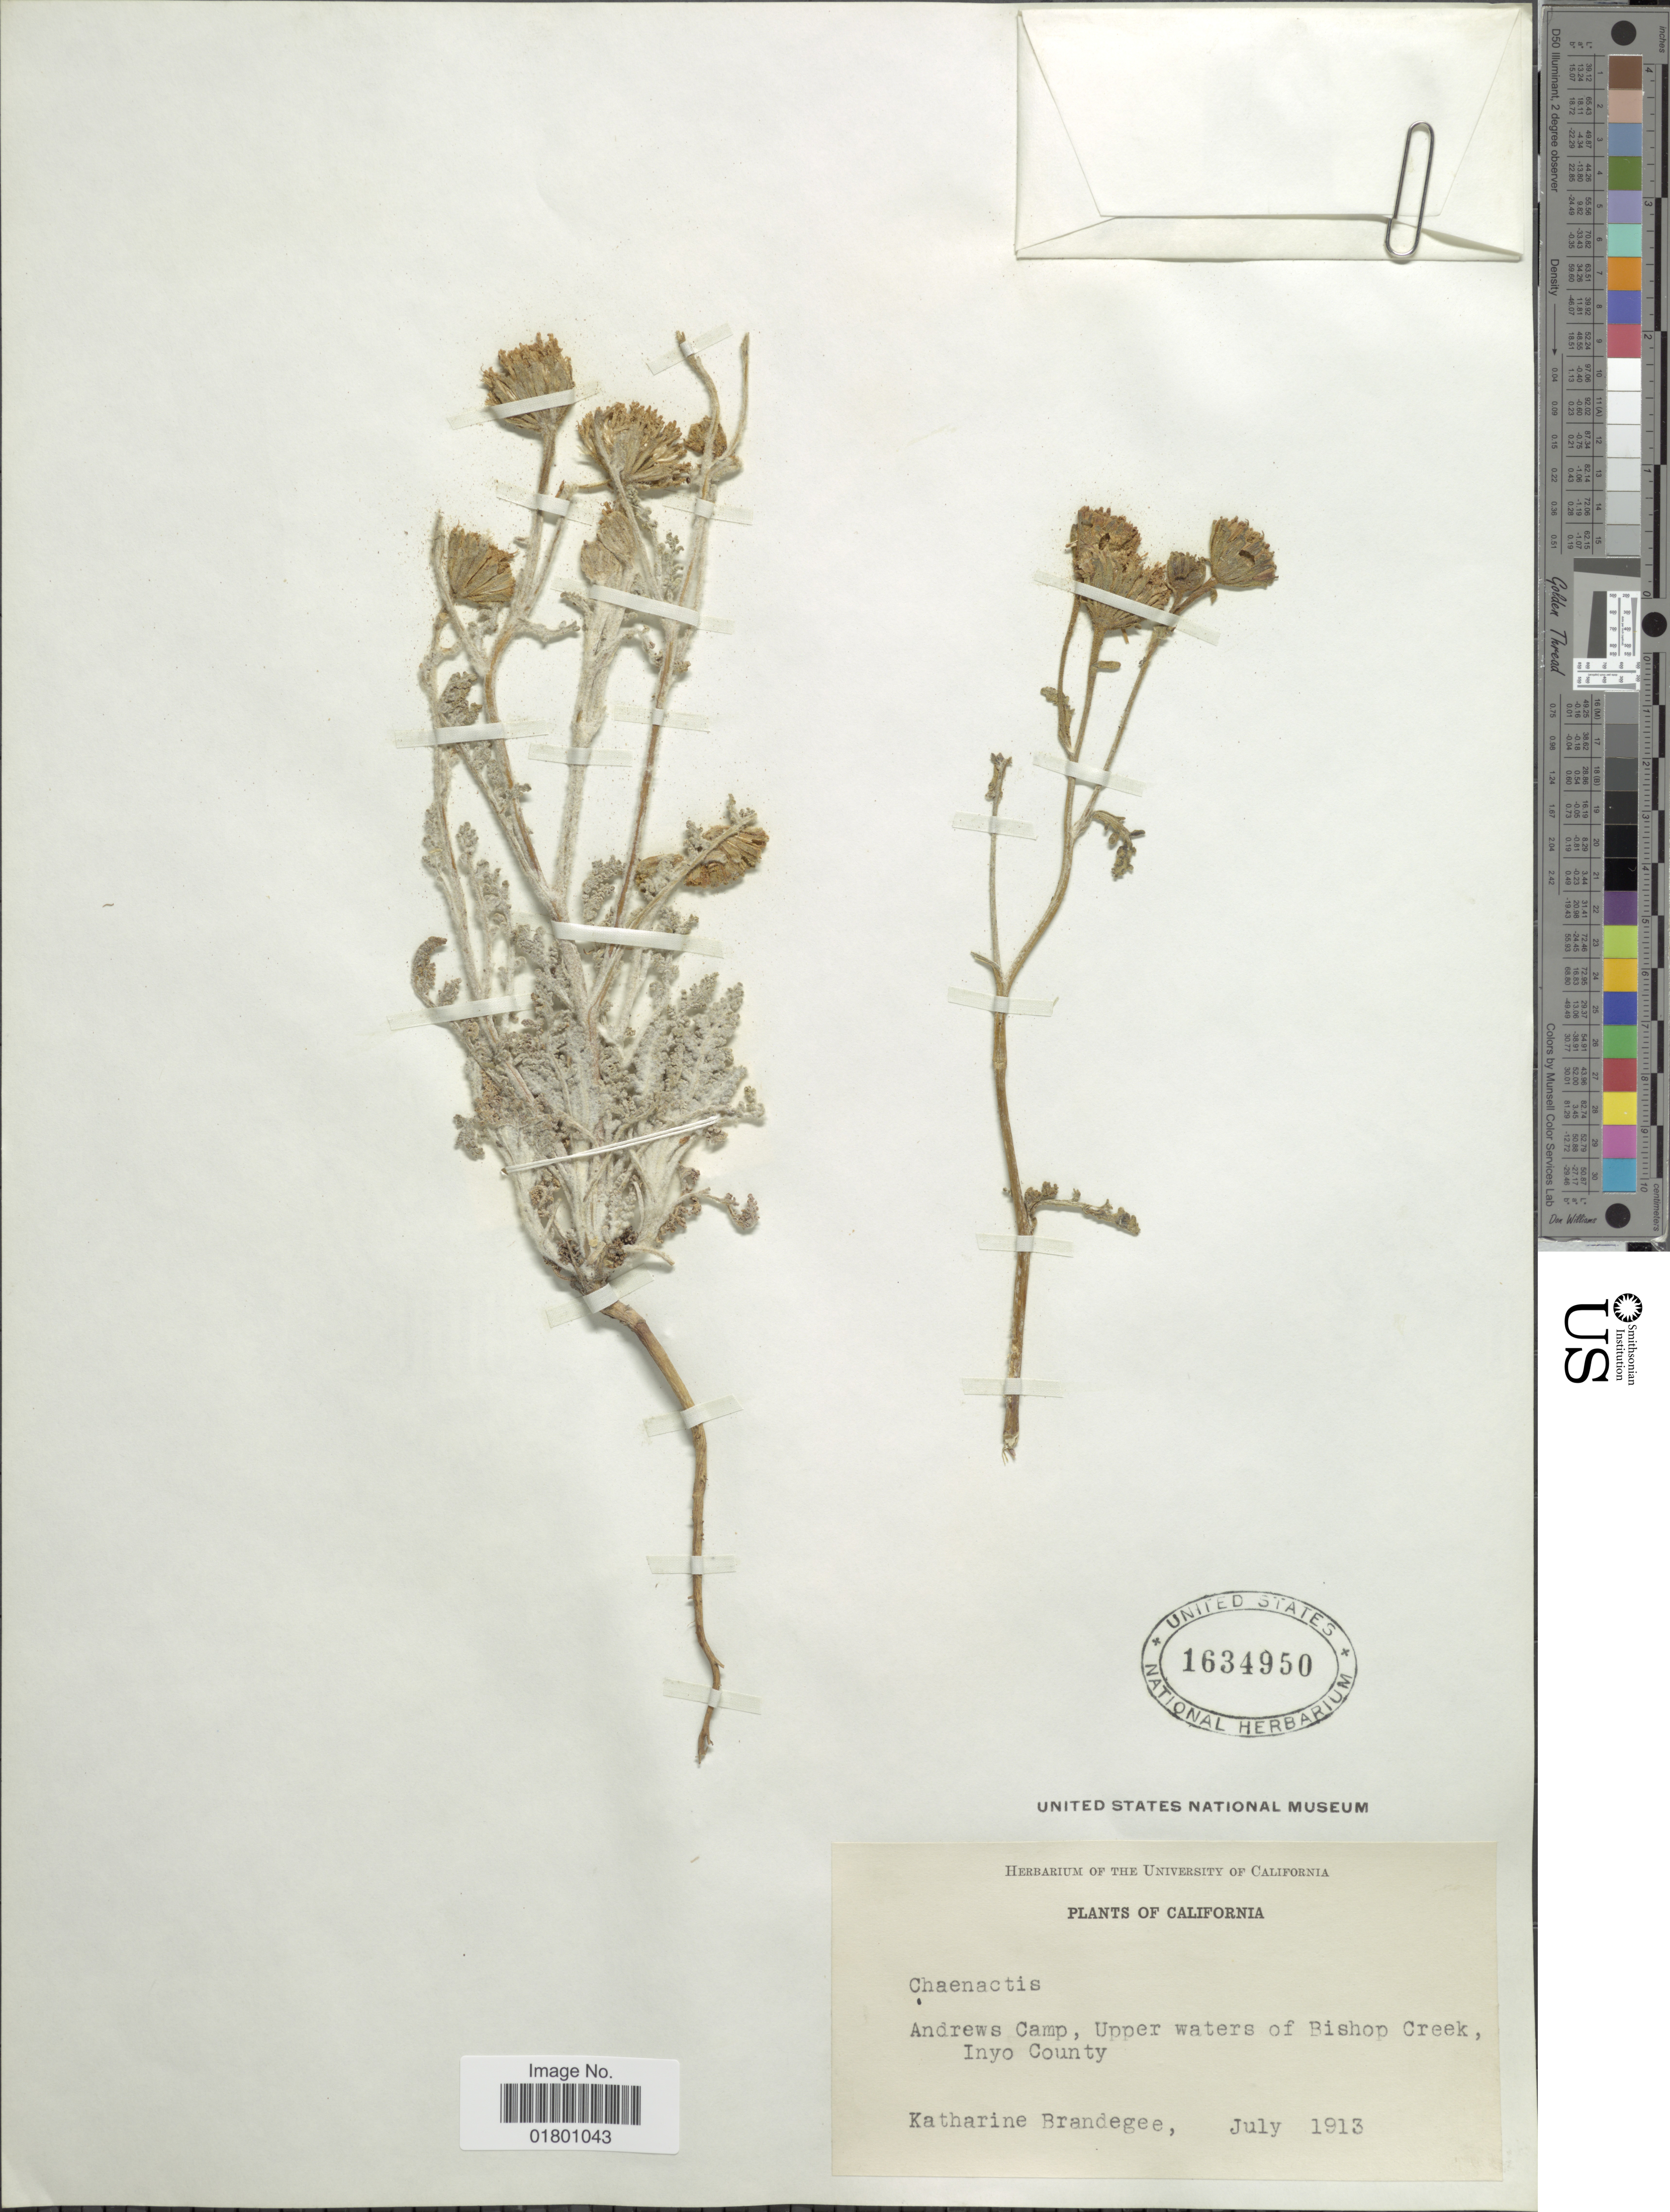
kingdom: Plantae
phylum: Tracheophyta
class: Magnoliopsida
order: Asterales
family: Asteraceae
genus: Chaenactis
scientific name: Chaenactis douglasii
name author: Hook. & Arn.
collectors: M. K. Brandegee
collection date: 1913-07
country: United States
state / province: California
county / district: Inyo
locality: Andrews Camp, Upper waters of Bishop Creek, Inyo County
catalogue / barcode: US 1634950